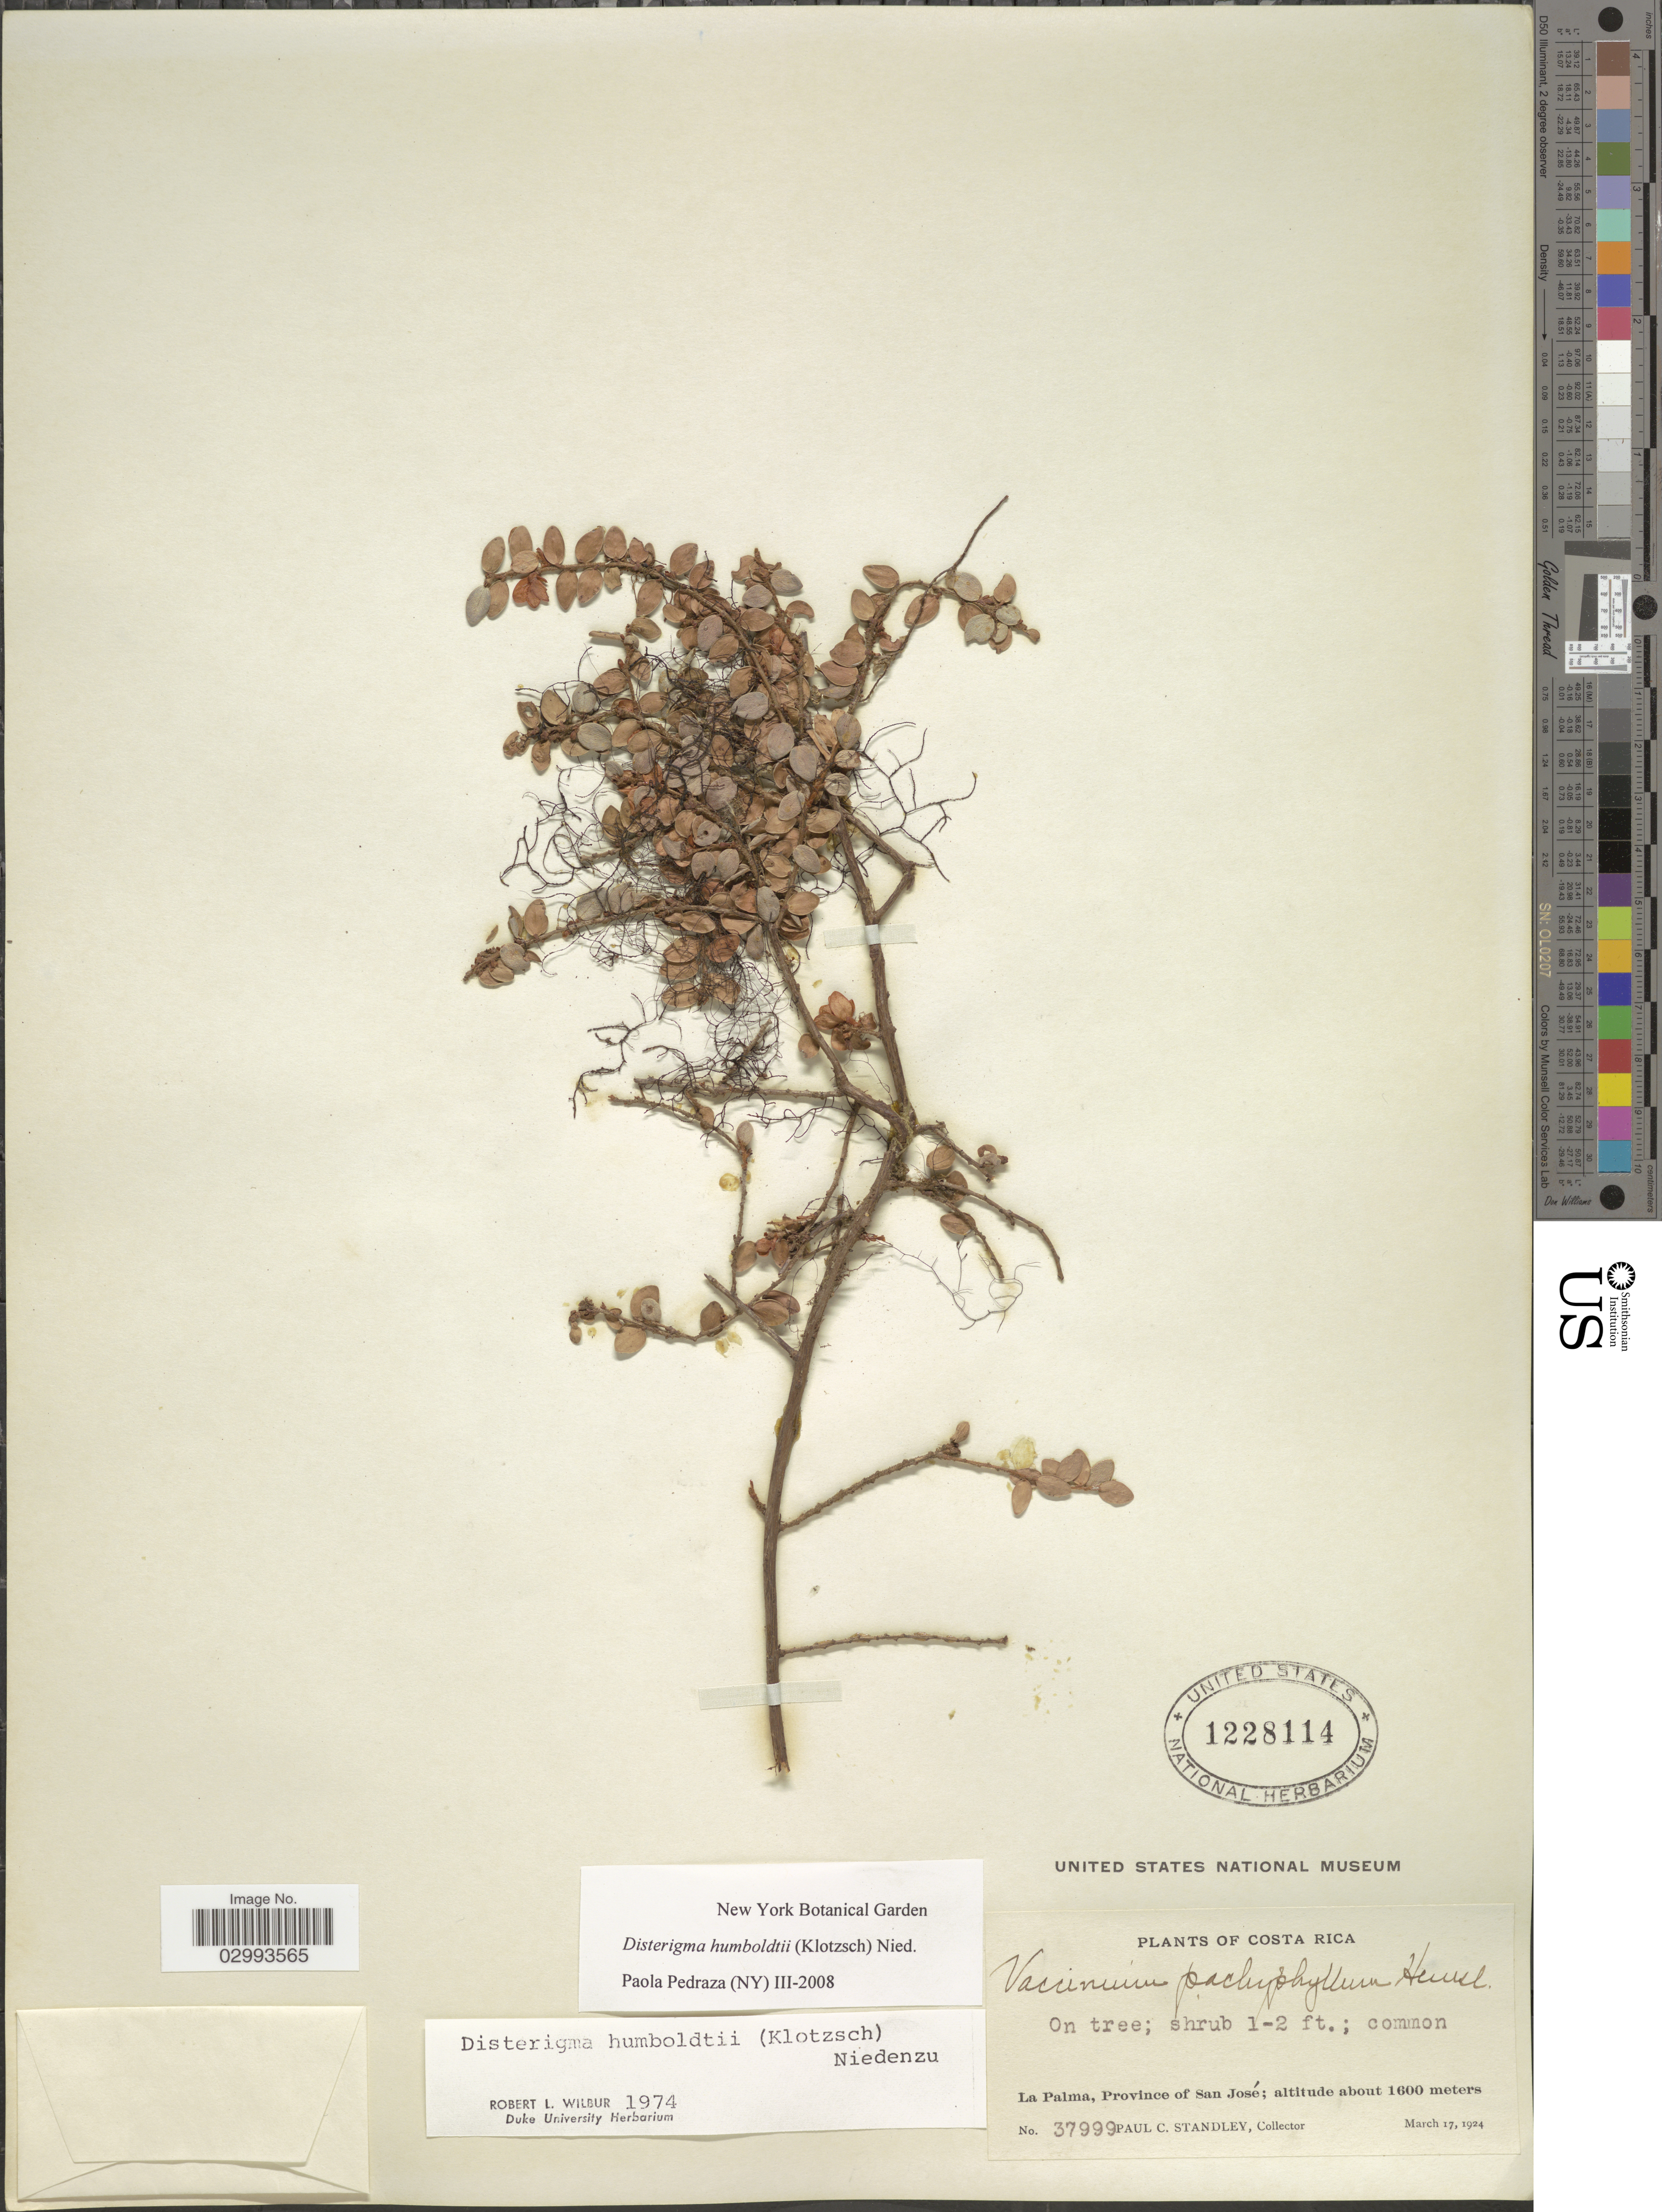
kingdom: Plantae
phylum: Tracheophyta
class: Magnoliopsida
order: Ericales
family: Ericaceae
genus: Disterigma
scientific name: Disterigma humboldtii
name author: (Klotzsch) Nied.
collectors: P. C. Standley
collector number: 379999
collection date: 1924-03-17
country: Costa Rica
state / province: San José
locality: La Palma.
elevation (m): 1600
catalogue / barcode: US 1228114